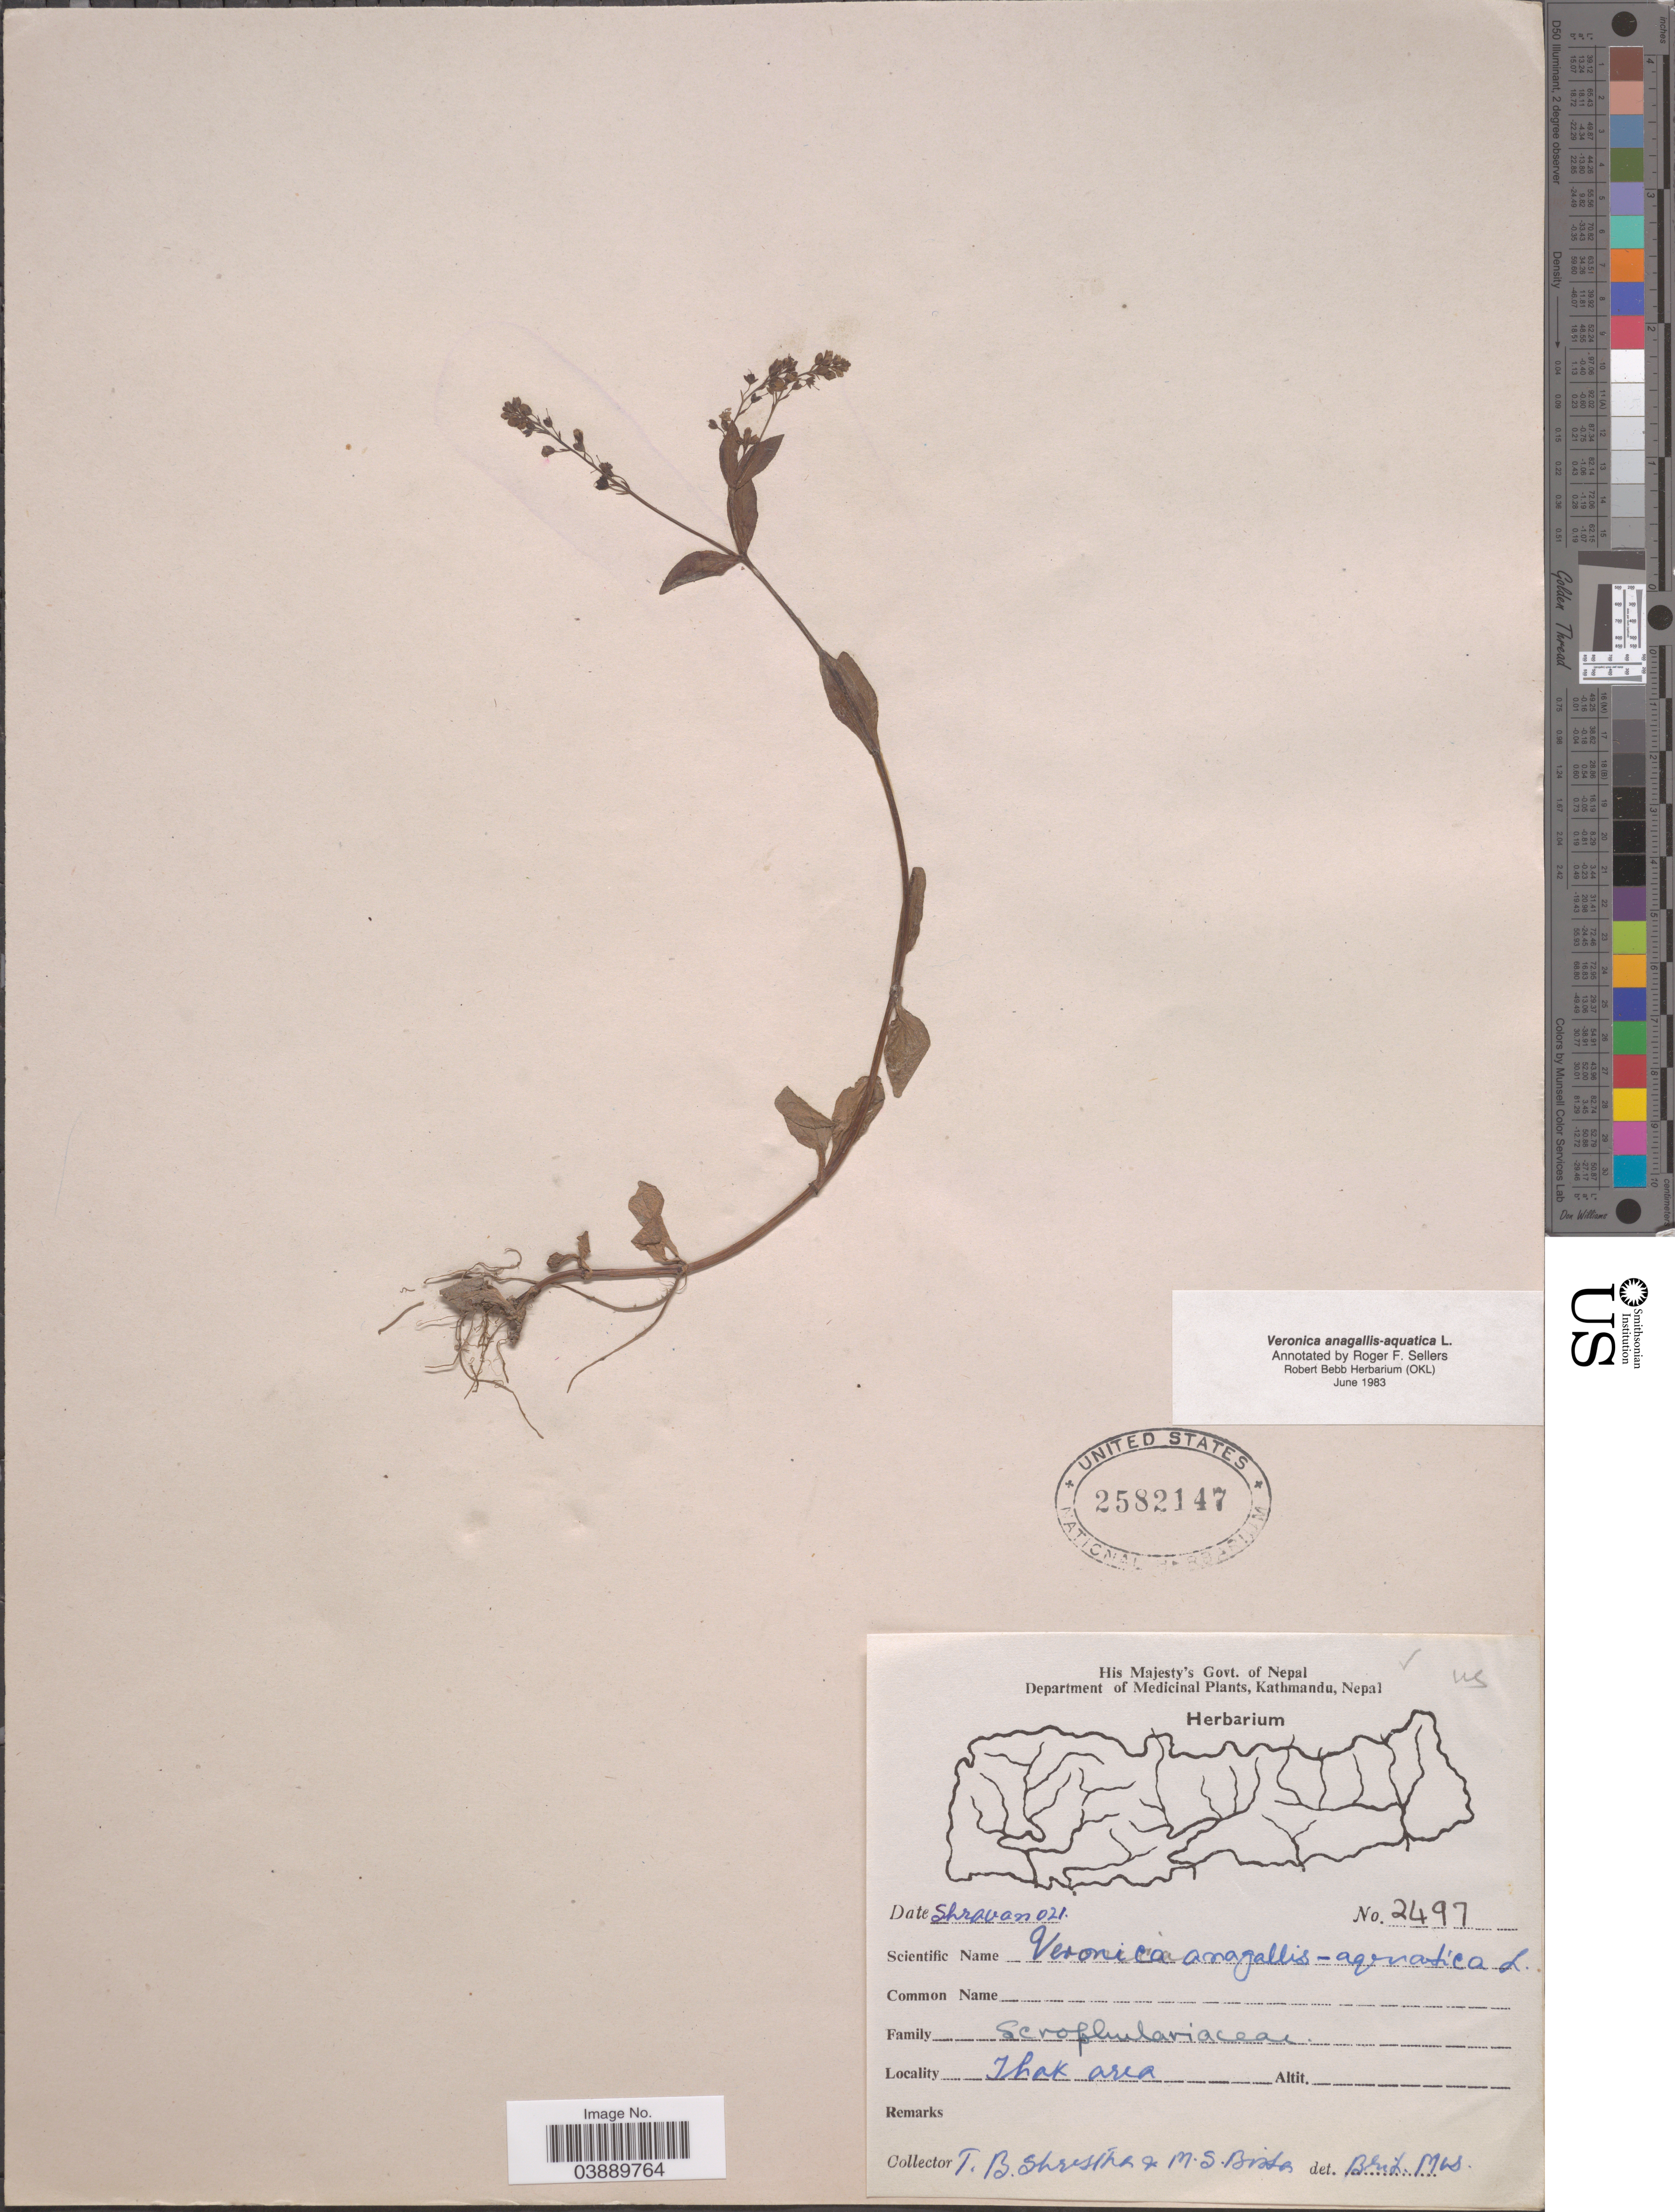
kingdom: Plantae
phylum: Tracheophyta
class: Magnoliopsida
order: Lamiales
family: Plantaginaceae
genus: Veronica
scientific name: Veronica anagallis-aquatica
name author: L.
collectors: T. B. Shrestha & M. Bista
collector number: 2497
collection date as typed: Shravan 021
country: Nepal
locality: Thak area.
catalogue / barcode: US 2582147